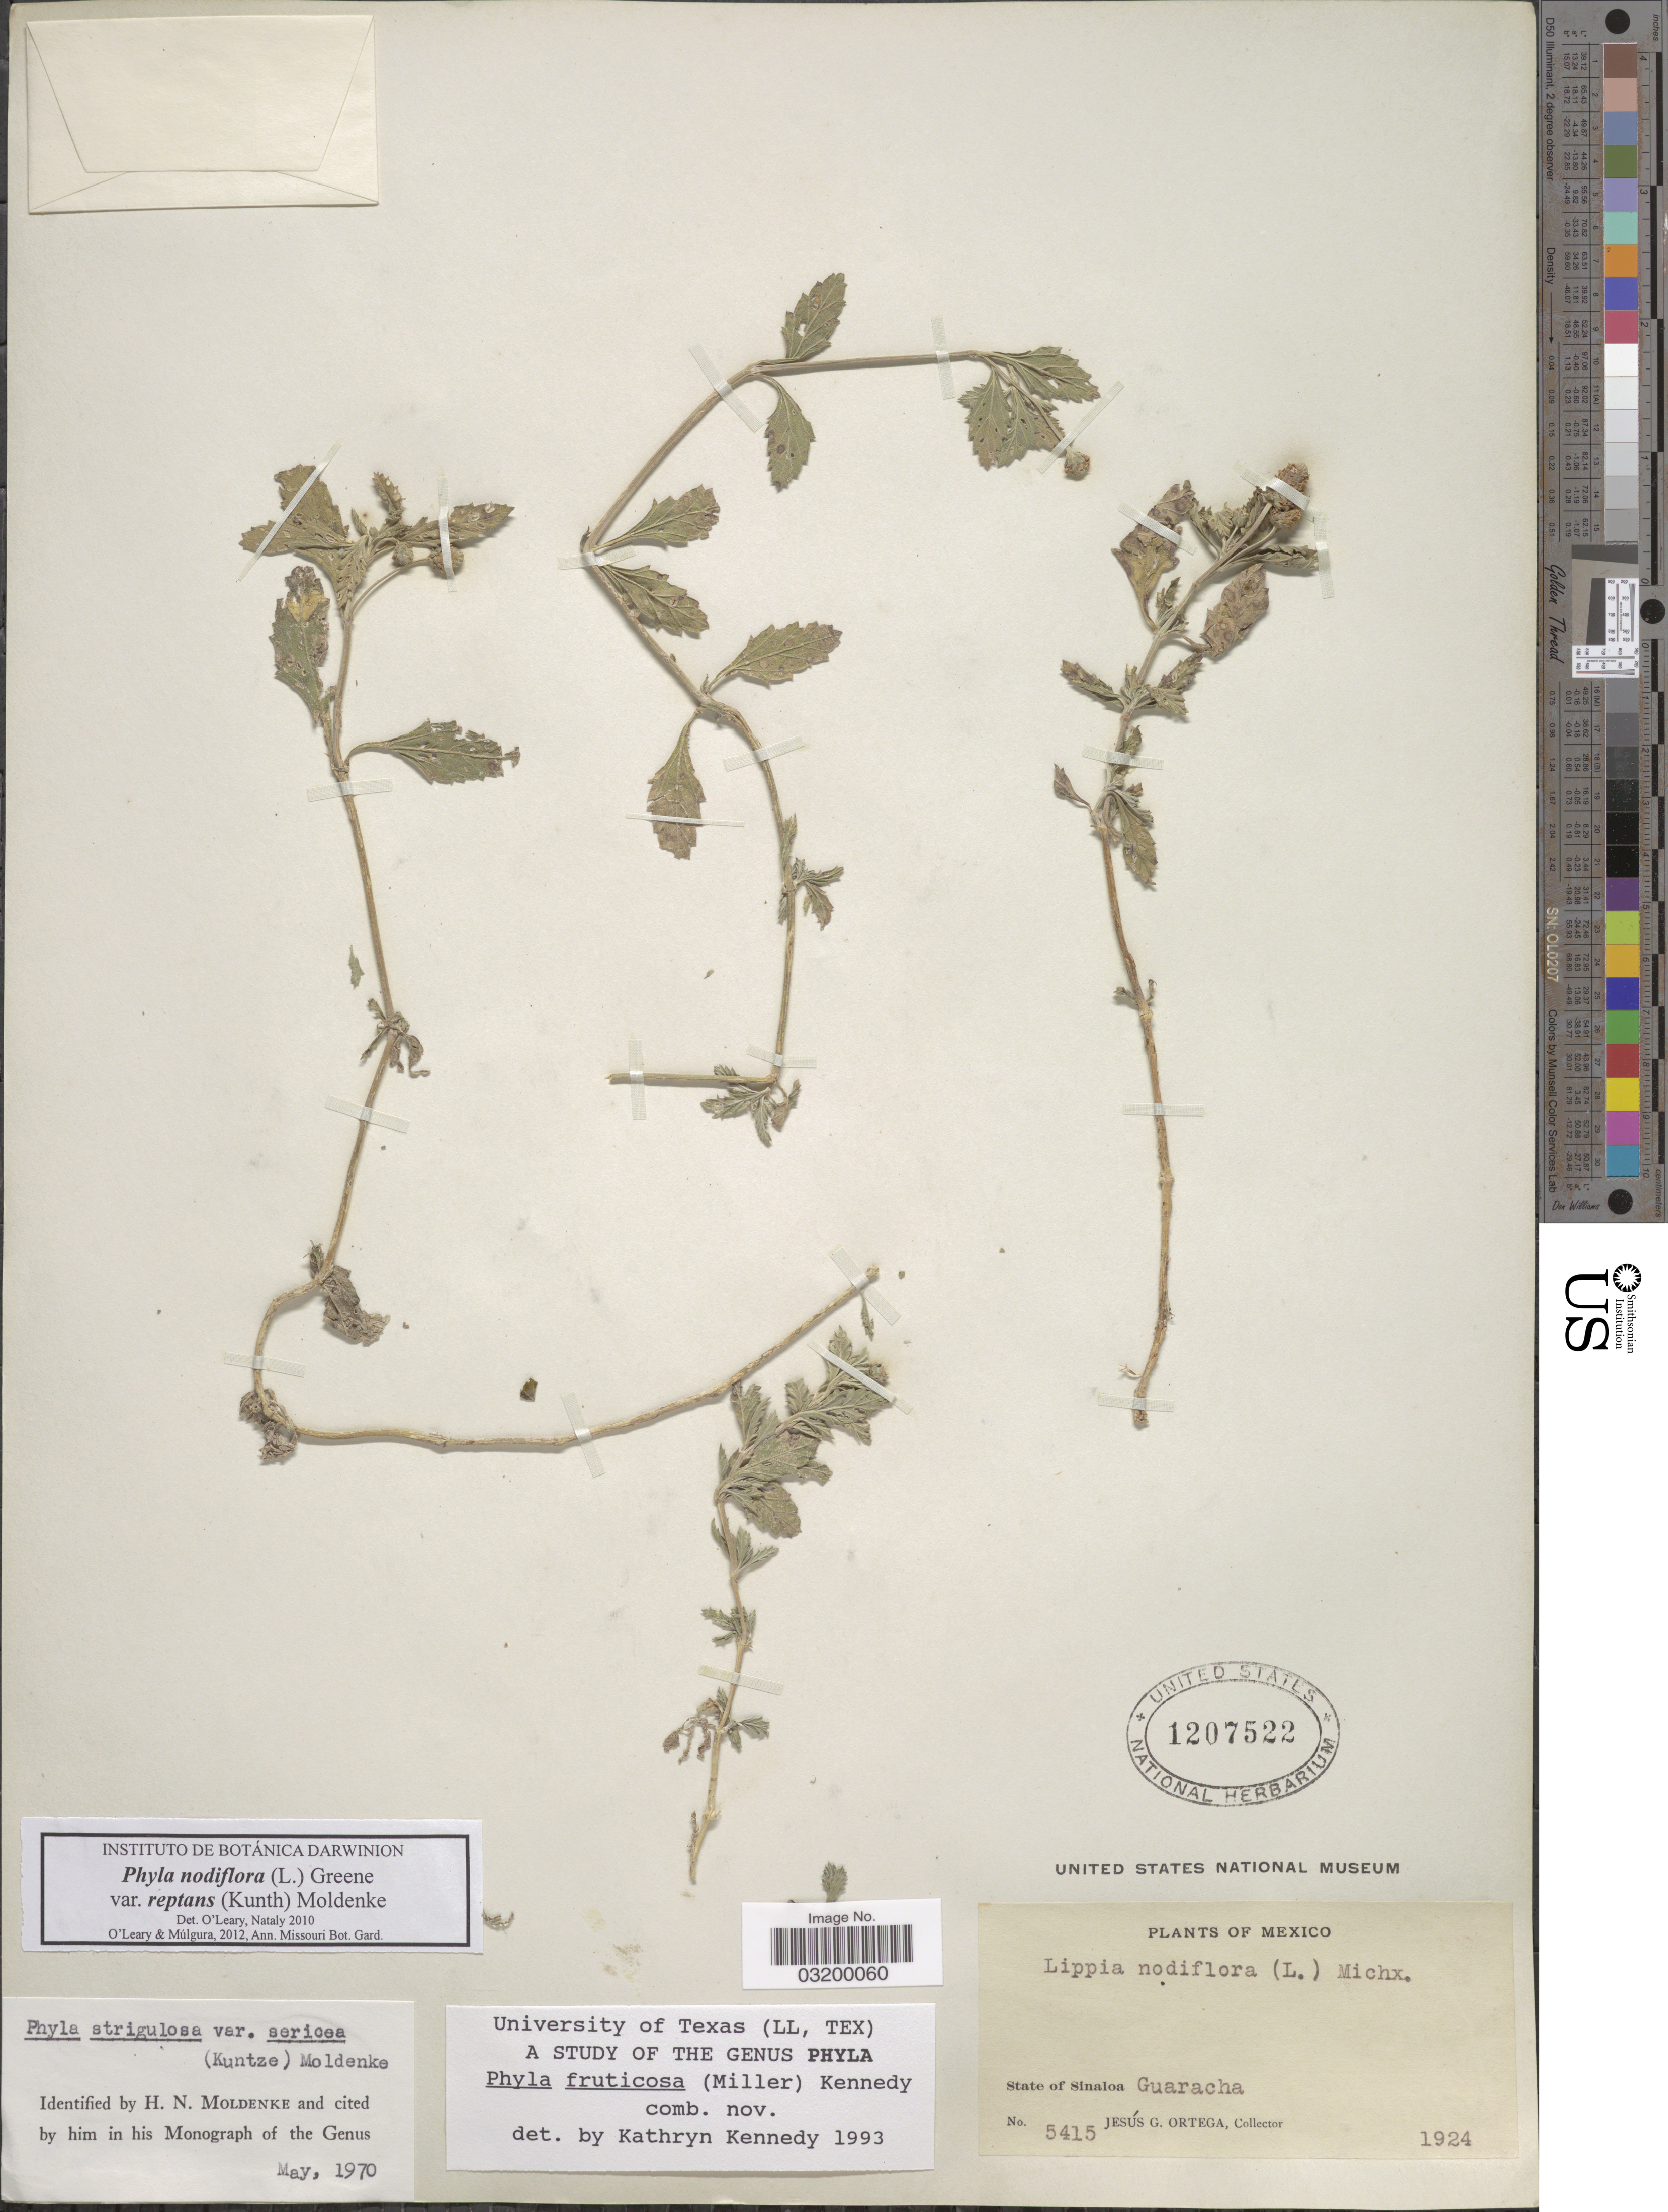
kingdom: Plantae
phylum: Tracheophyta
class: Magnoliopsida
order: Lamiales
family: Verbenaceae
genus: Phyla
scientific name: Phyla nodiflora var. reptans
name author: (Kunth) Moldenke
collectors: J. Ortega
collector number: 5415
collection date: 1924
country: Mexico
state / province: Sinaloa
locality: Guaracha.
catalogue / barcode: US 1207522